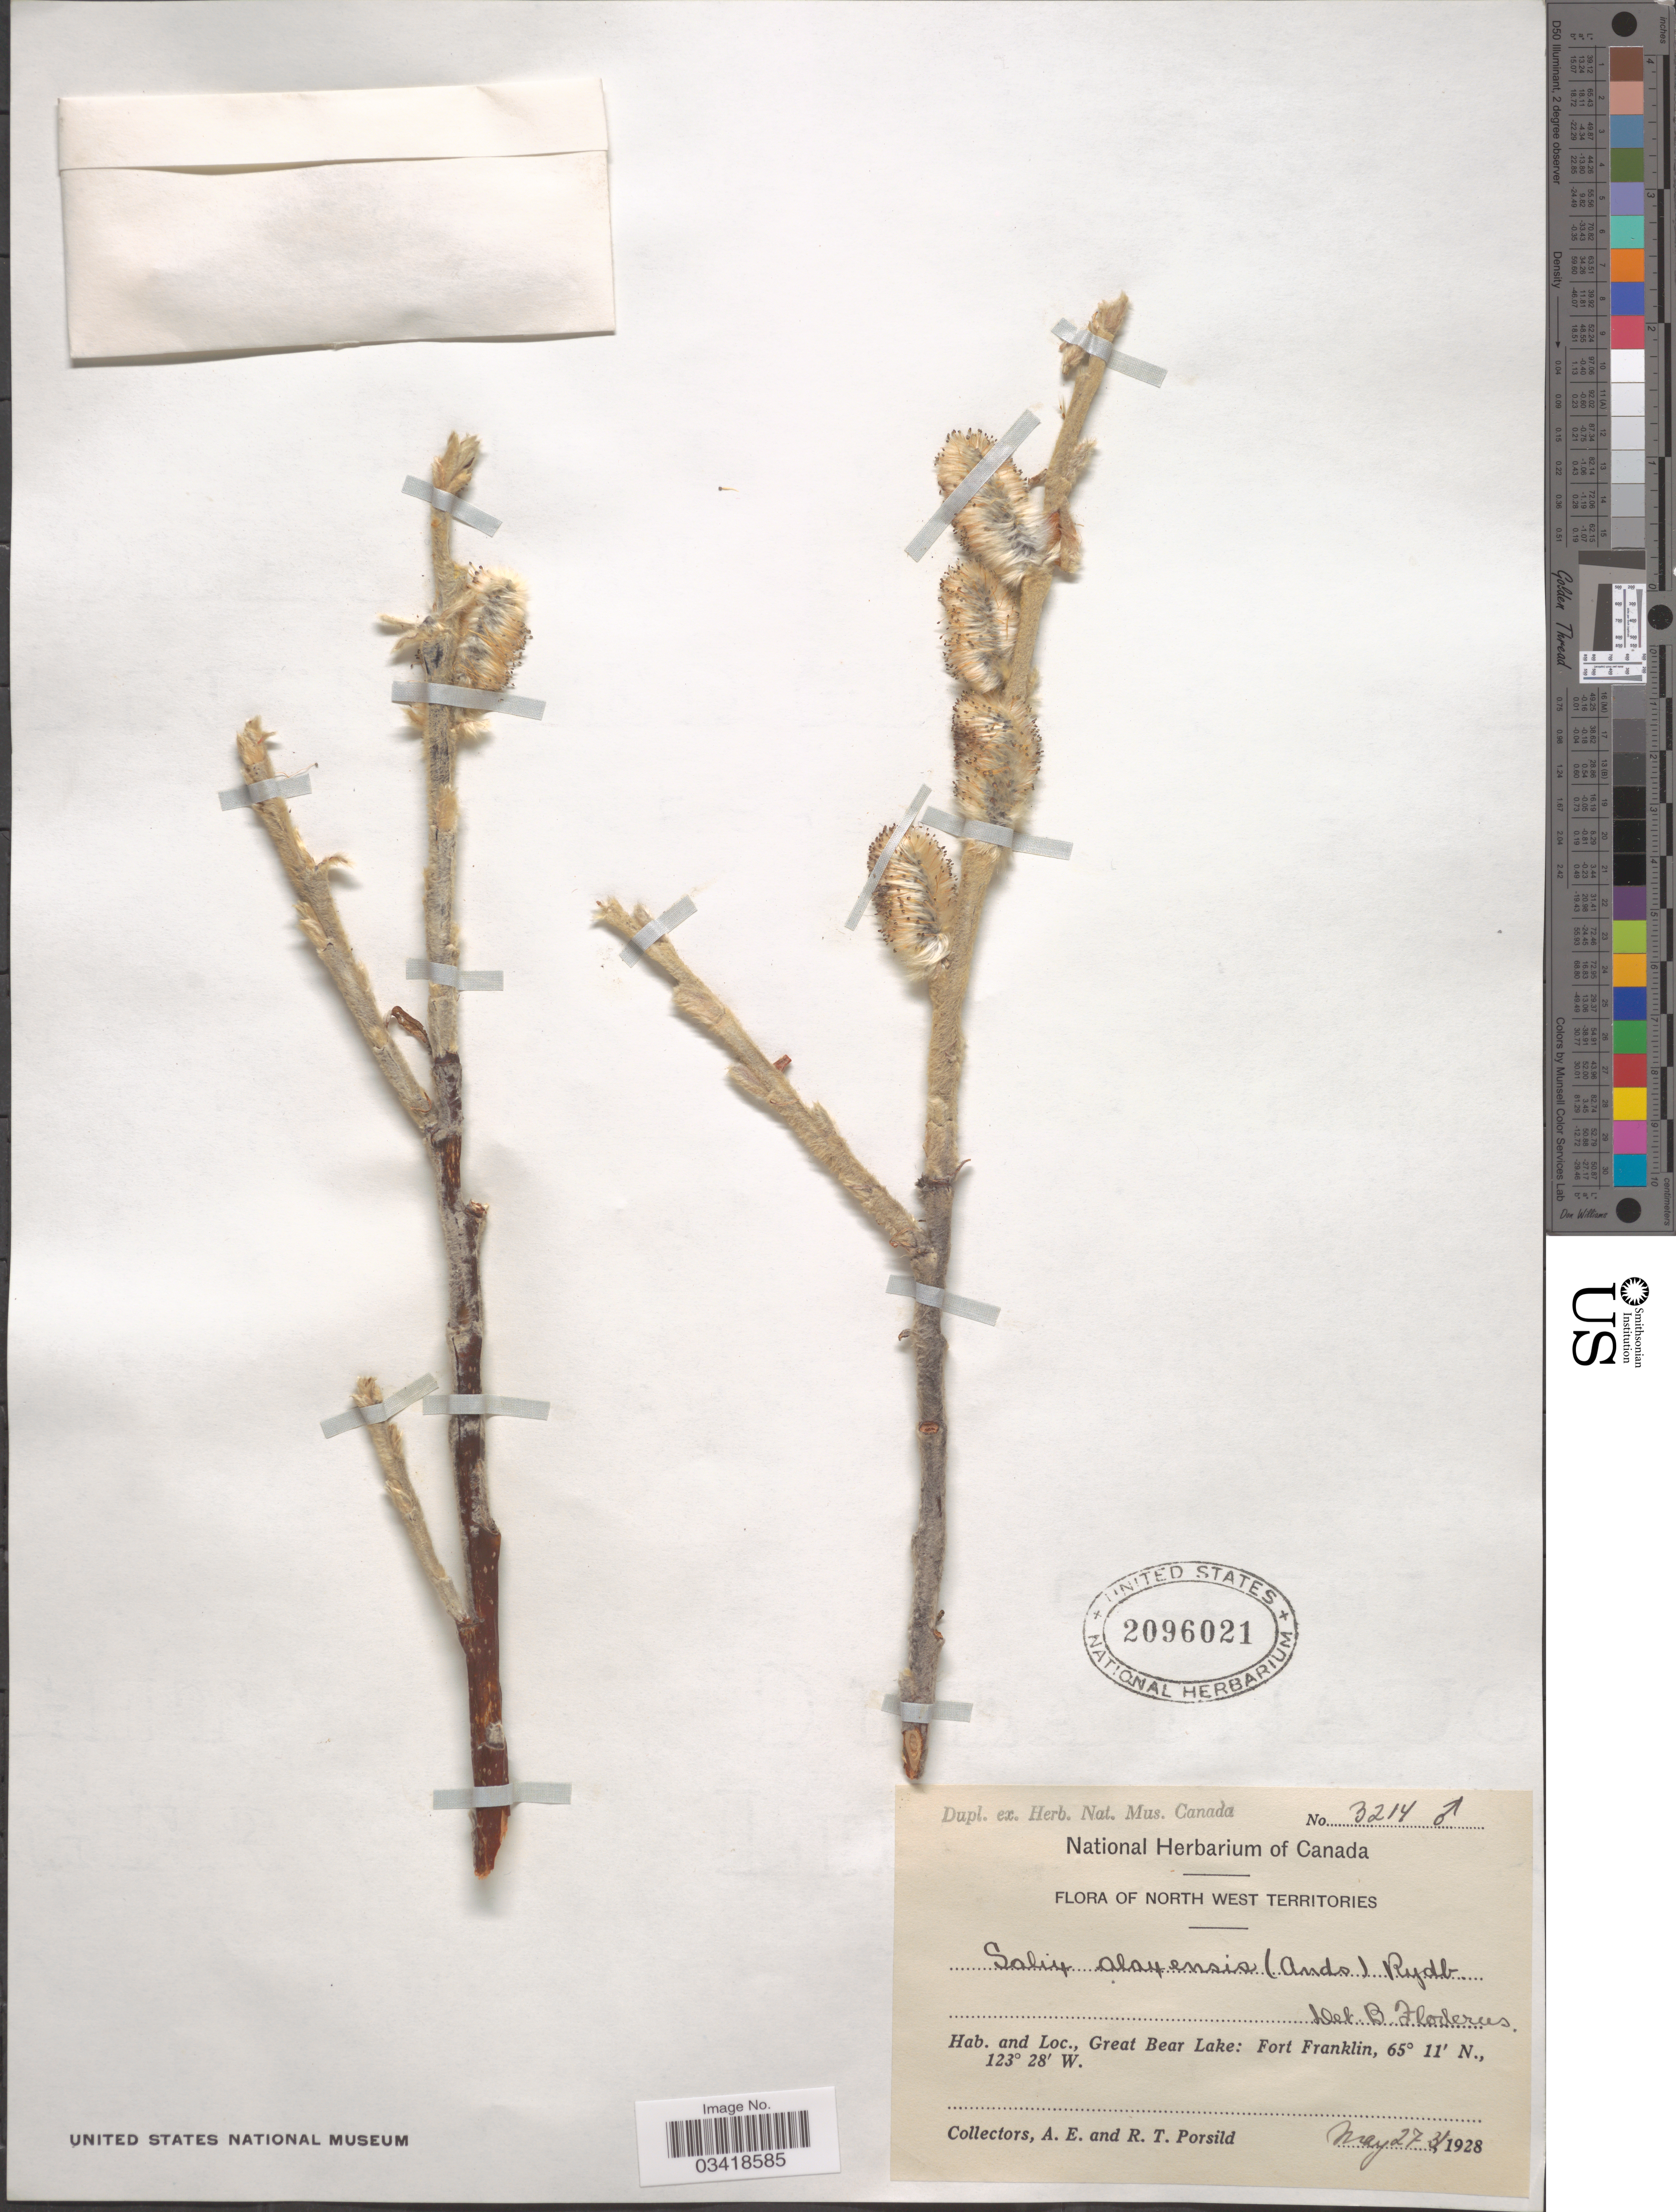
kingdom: Plantae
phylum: Tracheophyta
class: Magnoliopsida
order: Malpighiales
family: Salicaceae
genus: Salix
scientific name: Salix alaxensis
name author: (Andersson) Coville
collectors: A. E. Porsild & R. T. Porsild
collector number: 3214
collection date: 1928-05-27/1928-05-31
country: Canada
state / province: Northwest Territories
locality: Great Bear Lake: Fort Franklin.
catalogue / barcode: US 2096021